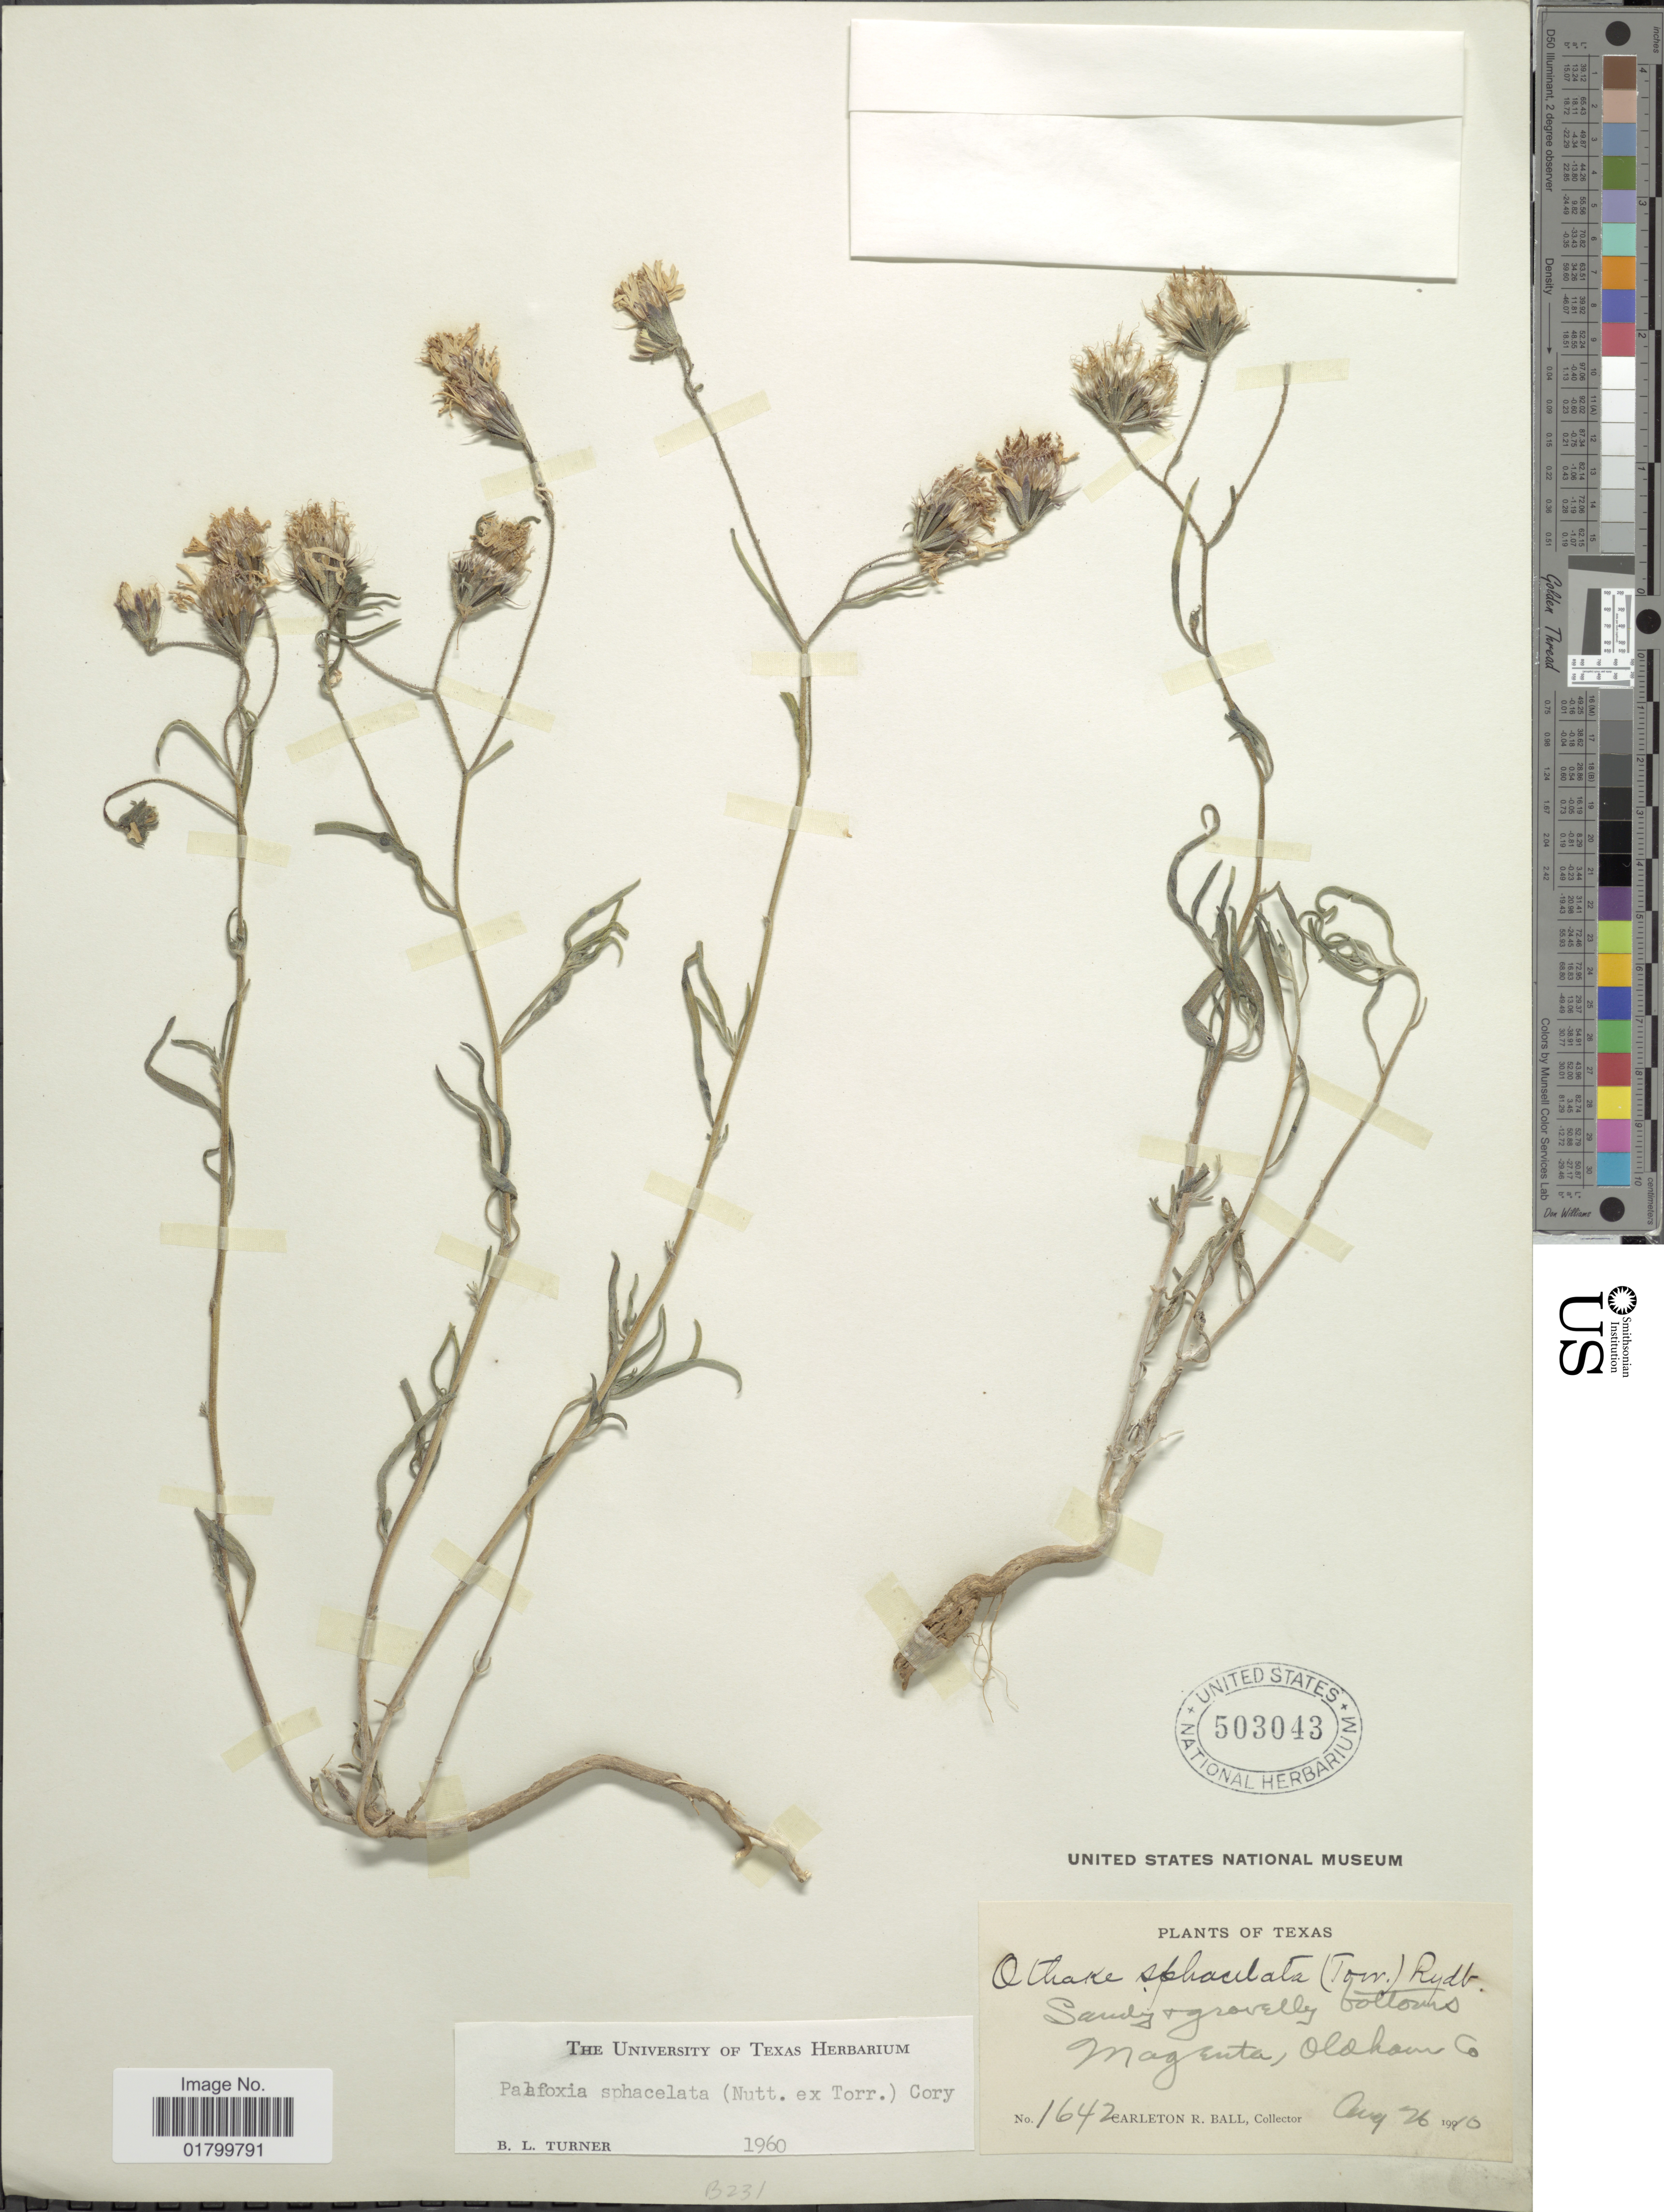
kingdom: Plantae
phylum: Tracheophyta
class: Magnoliopsida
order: Asterales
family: Asteraceae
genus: Palafoxia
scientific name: Palafoxia sphacelata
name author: (Nutt. ex Torr.) Cory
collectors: C. R. Ball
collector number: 1642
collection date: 1910-08-26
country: United States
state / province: Texas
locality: Magenta, Oldham Co.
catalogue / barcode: US 503043